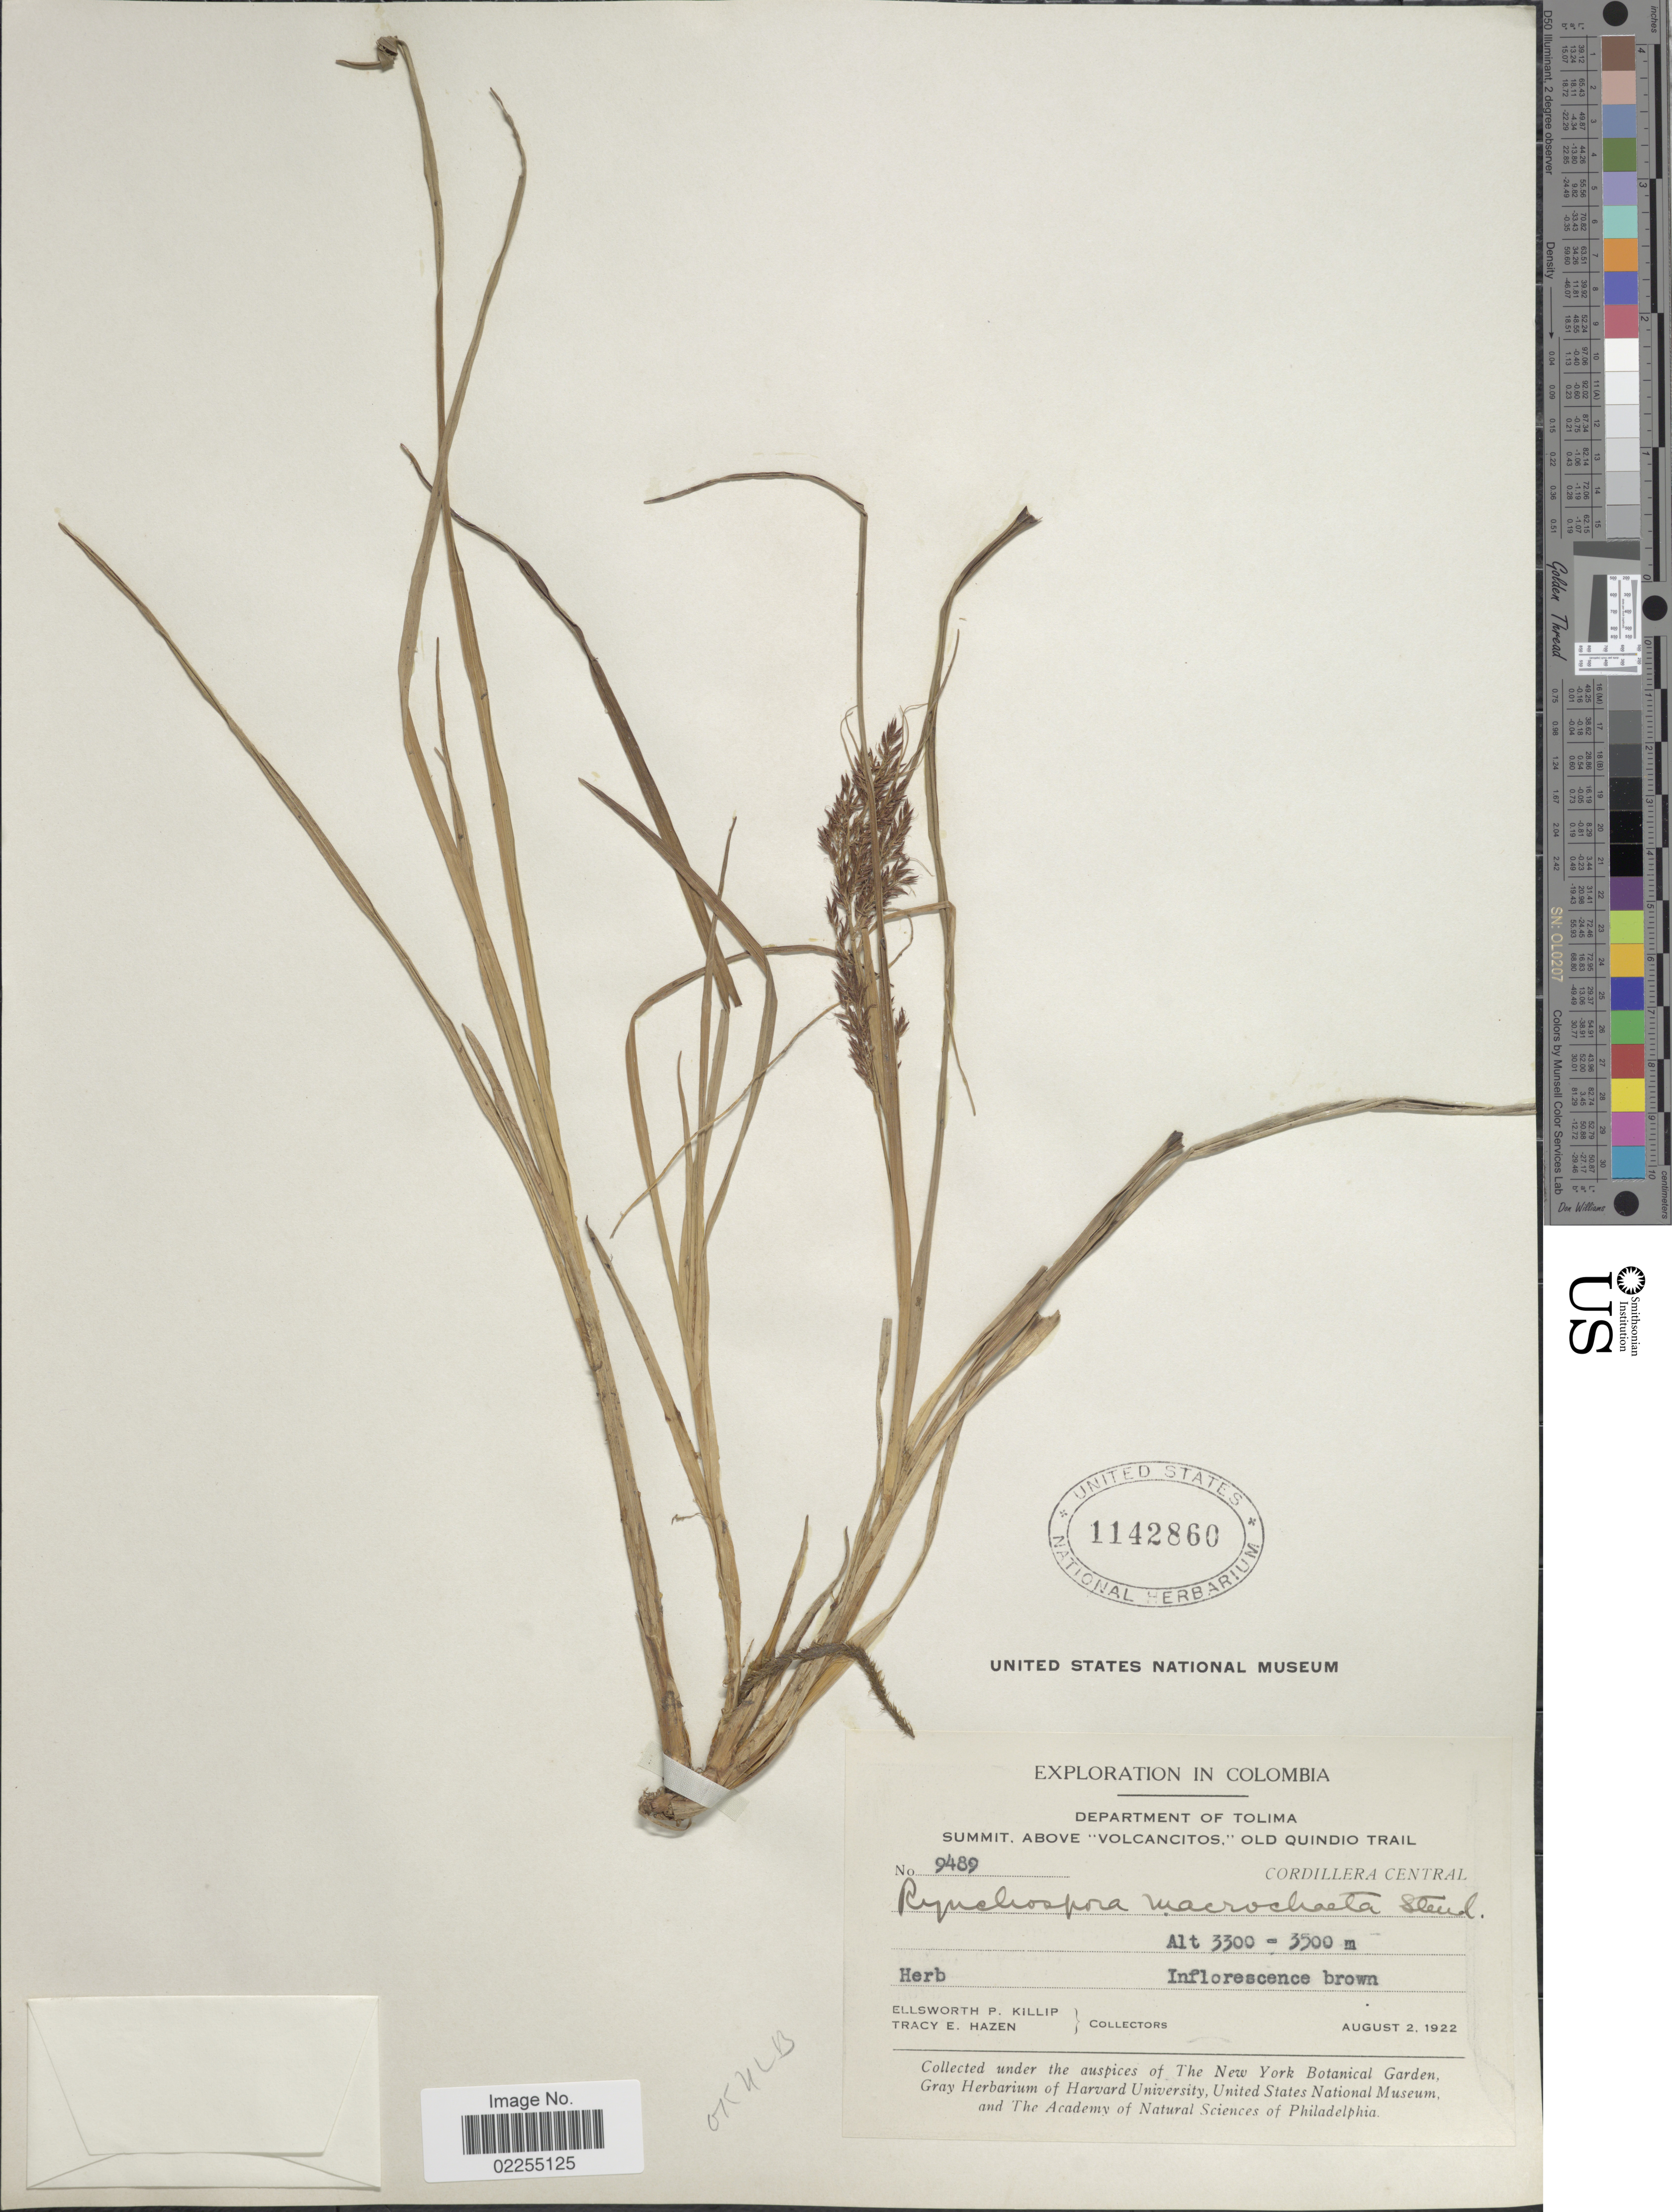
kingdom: Plantae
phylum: Tracheophyta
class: Liliopsida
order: Poales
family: Cyperaceae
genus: Rhynchospora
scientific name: Rhynchospora macrochaeta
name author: Steud. ex Boeckeler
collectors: E. P. Killip & T. E. Hazen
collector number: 9489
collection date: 1922-08-02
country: Colombia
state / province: Tolima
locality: Summit, above "Volcancitos", old Quindio Trail, Cordillera Central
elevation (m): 3300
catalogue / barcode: US 1142860